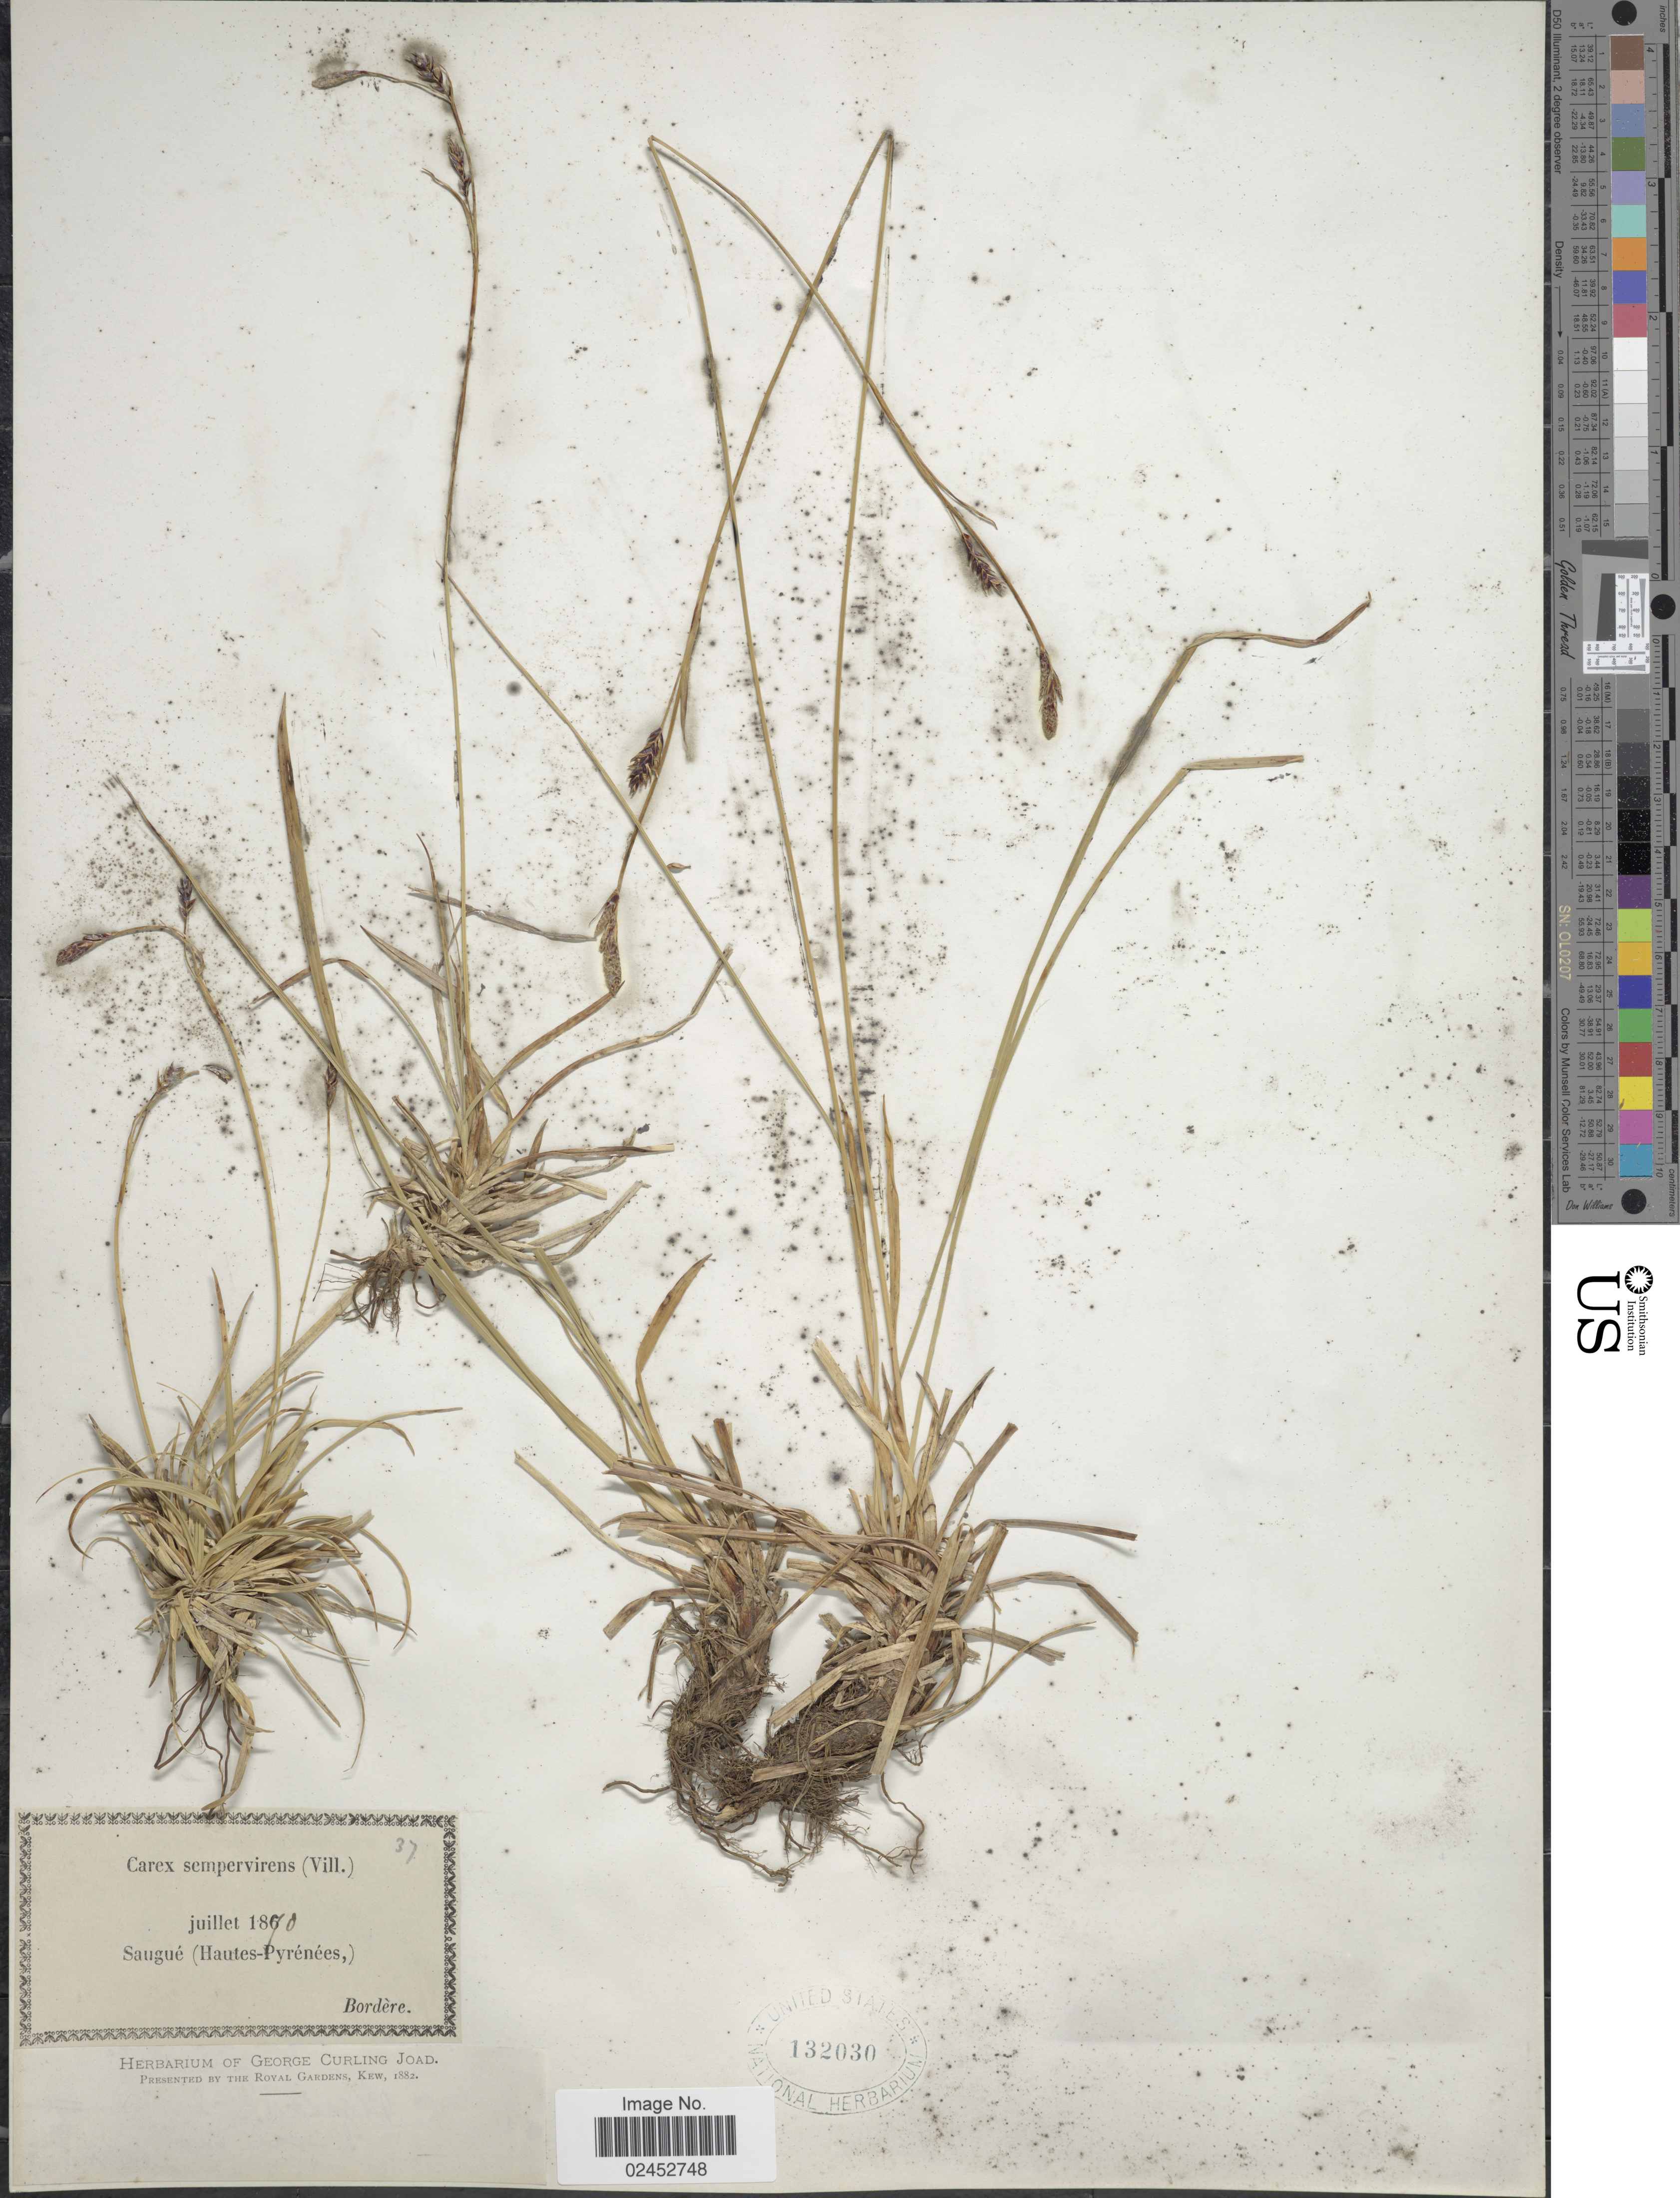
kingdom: Plantae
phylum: Tracheophyta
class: Liliopsida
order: Poales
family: Cyperaceae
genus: Carex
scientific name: Carex sempervirens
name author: Vill.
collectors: -. Bordere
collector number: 37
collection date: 1870-07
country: France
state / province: Occitanie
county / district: Hautes-Pyrénées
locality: Saugué (Hautes-Pyrenees)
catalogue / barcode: US 132030